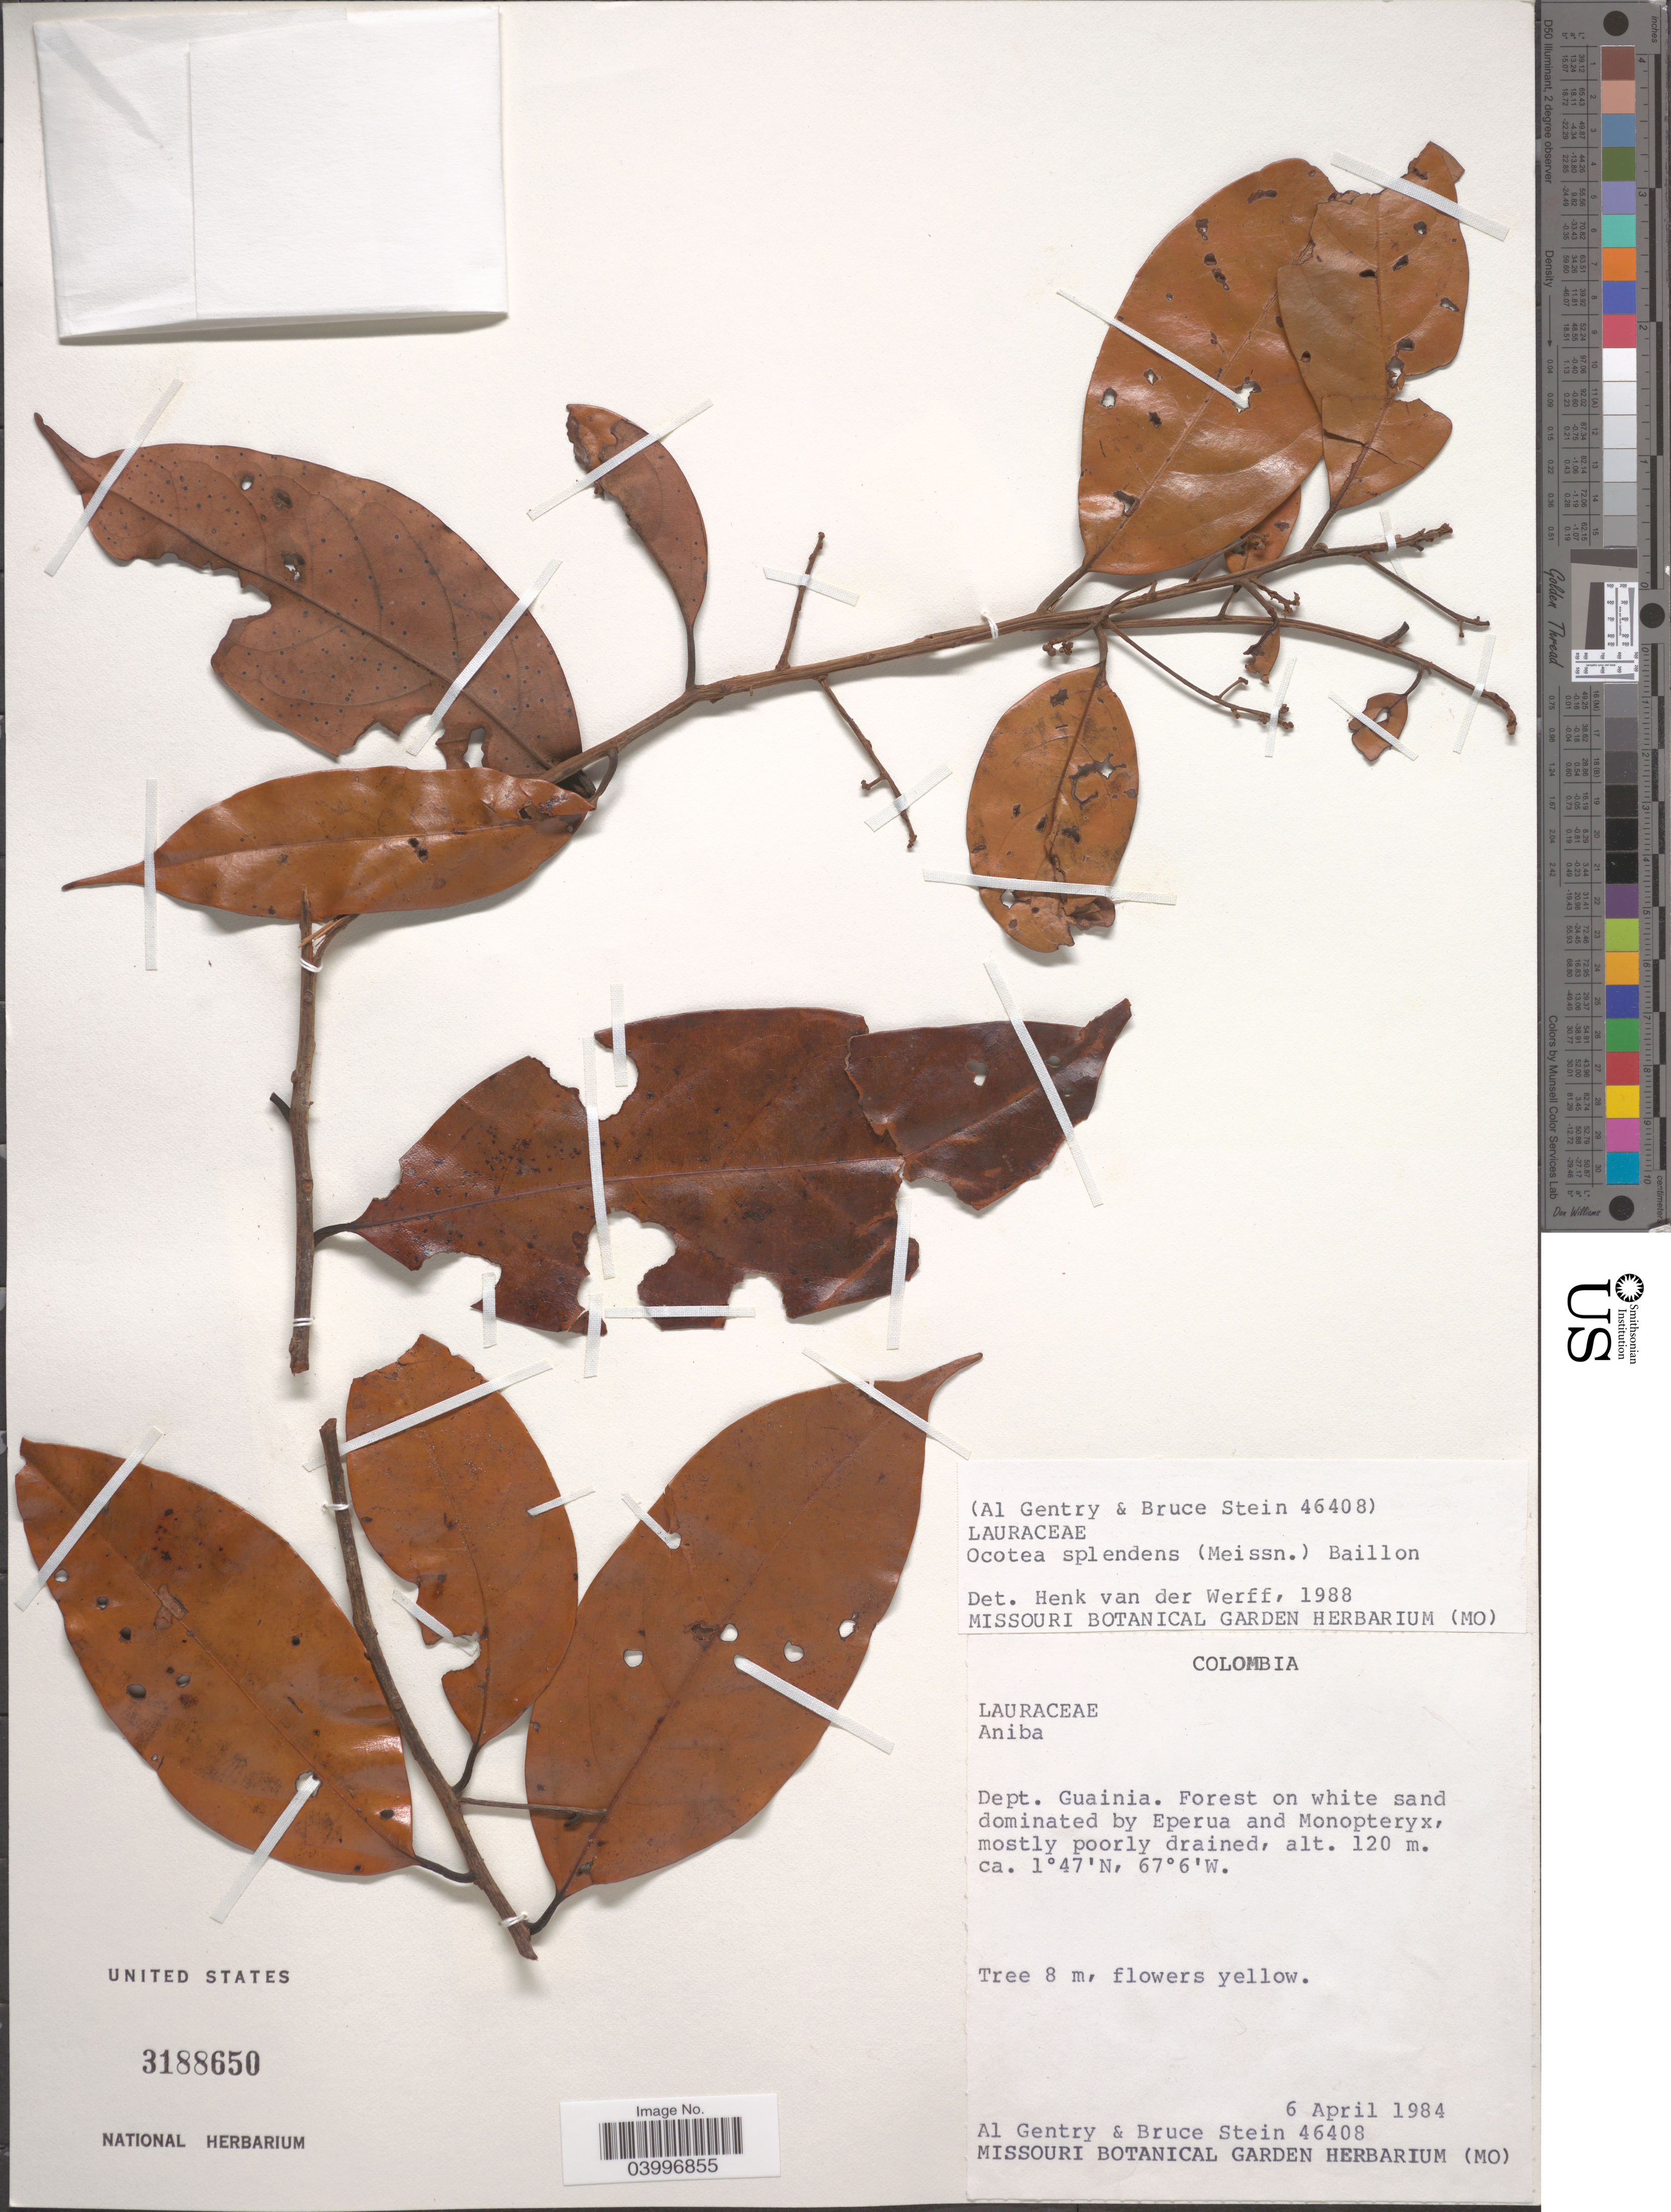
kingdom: Plantae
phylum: Tracheophyta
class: Magnoliopsida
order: Laurales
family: Lauraceae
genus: Ocotea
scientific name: Ocotea splendens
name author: (Meisn.) Baill.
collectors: A. H. Gentry & B. A. Stein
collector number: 46408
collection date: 1984-04-06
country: Colombia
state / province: Guainía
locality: Dept. Guaini.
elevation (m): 120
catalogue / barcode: US 3188650